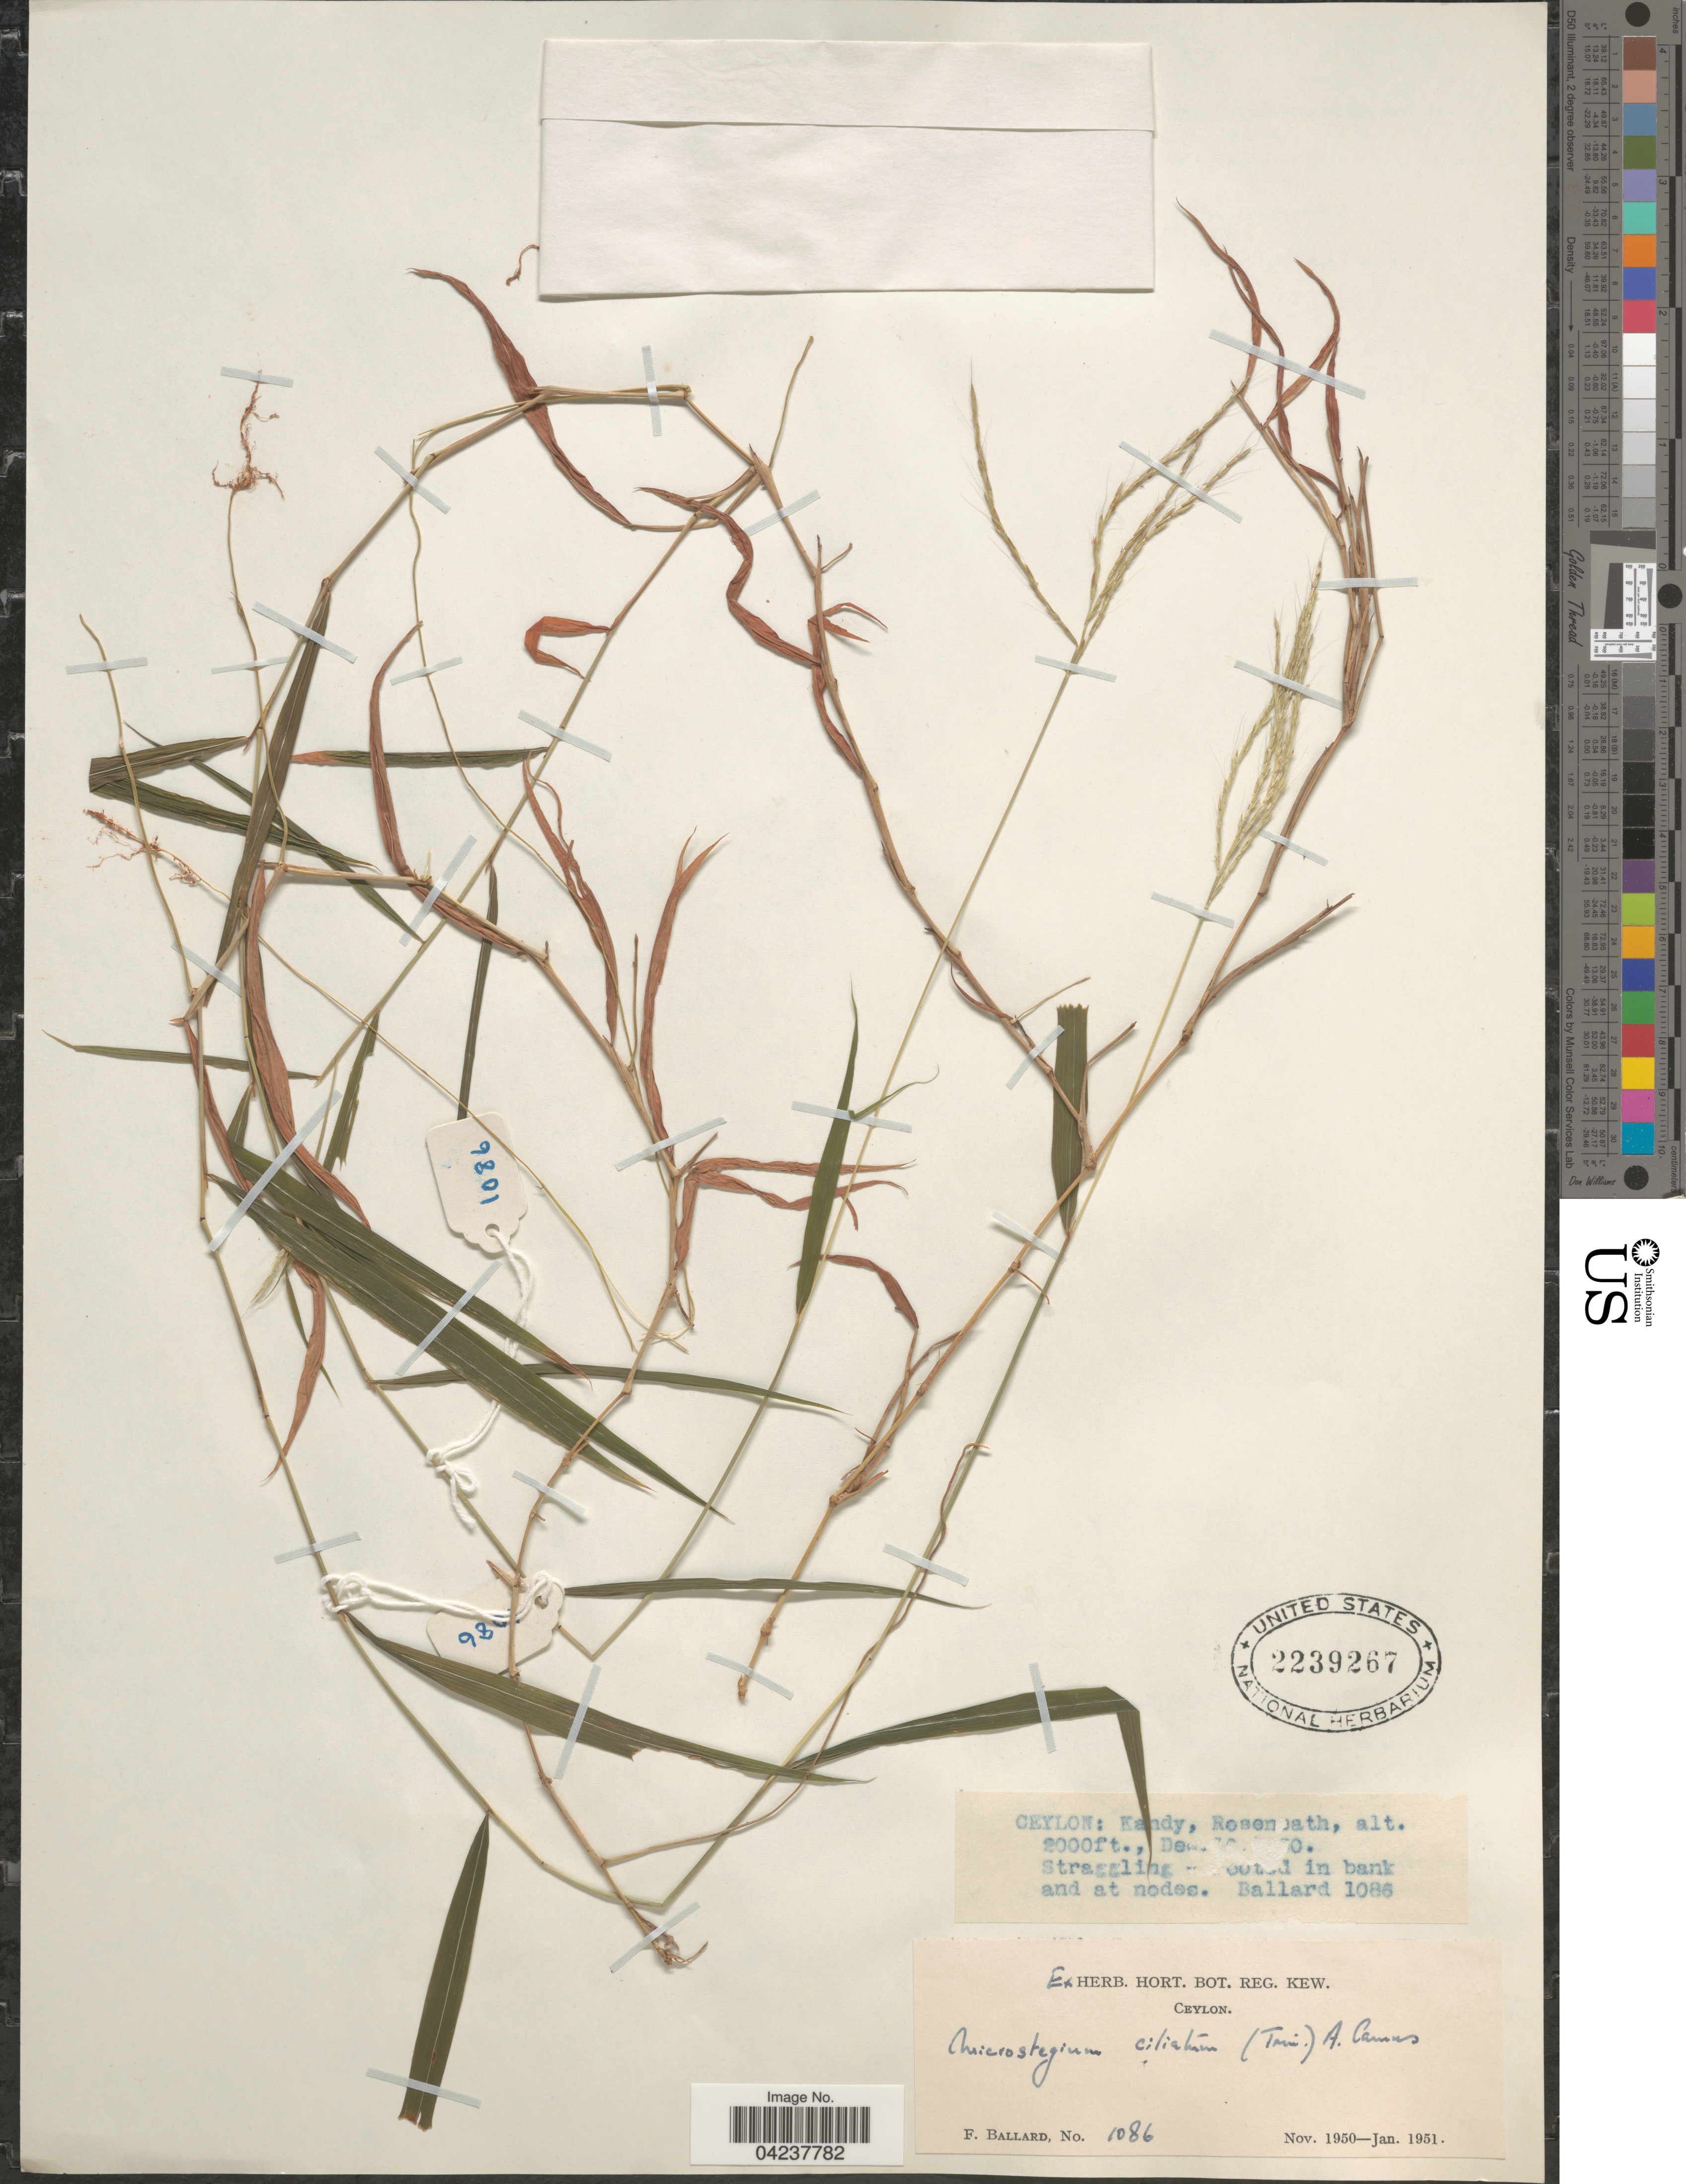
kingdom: Plantae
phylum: Tracheophyta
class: Liliopsida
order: Poales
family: Poaceae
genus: Microstegium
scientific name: Microstegium ciliatum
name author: (Trin.) A. Camus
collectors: F. Ballard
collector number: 1086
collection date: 1950-11/1951-01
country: Sri Lanka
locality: Ceylon: Kandy, Roseneath.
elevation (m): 610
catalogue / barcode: US 2239267